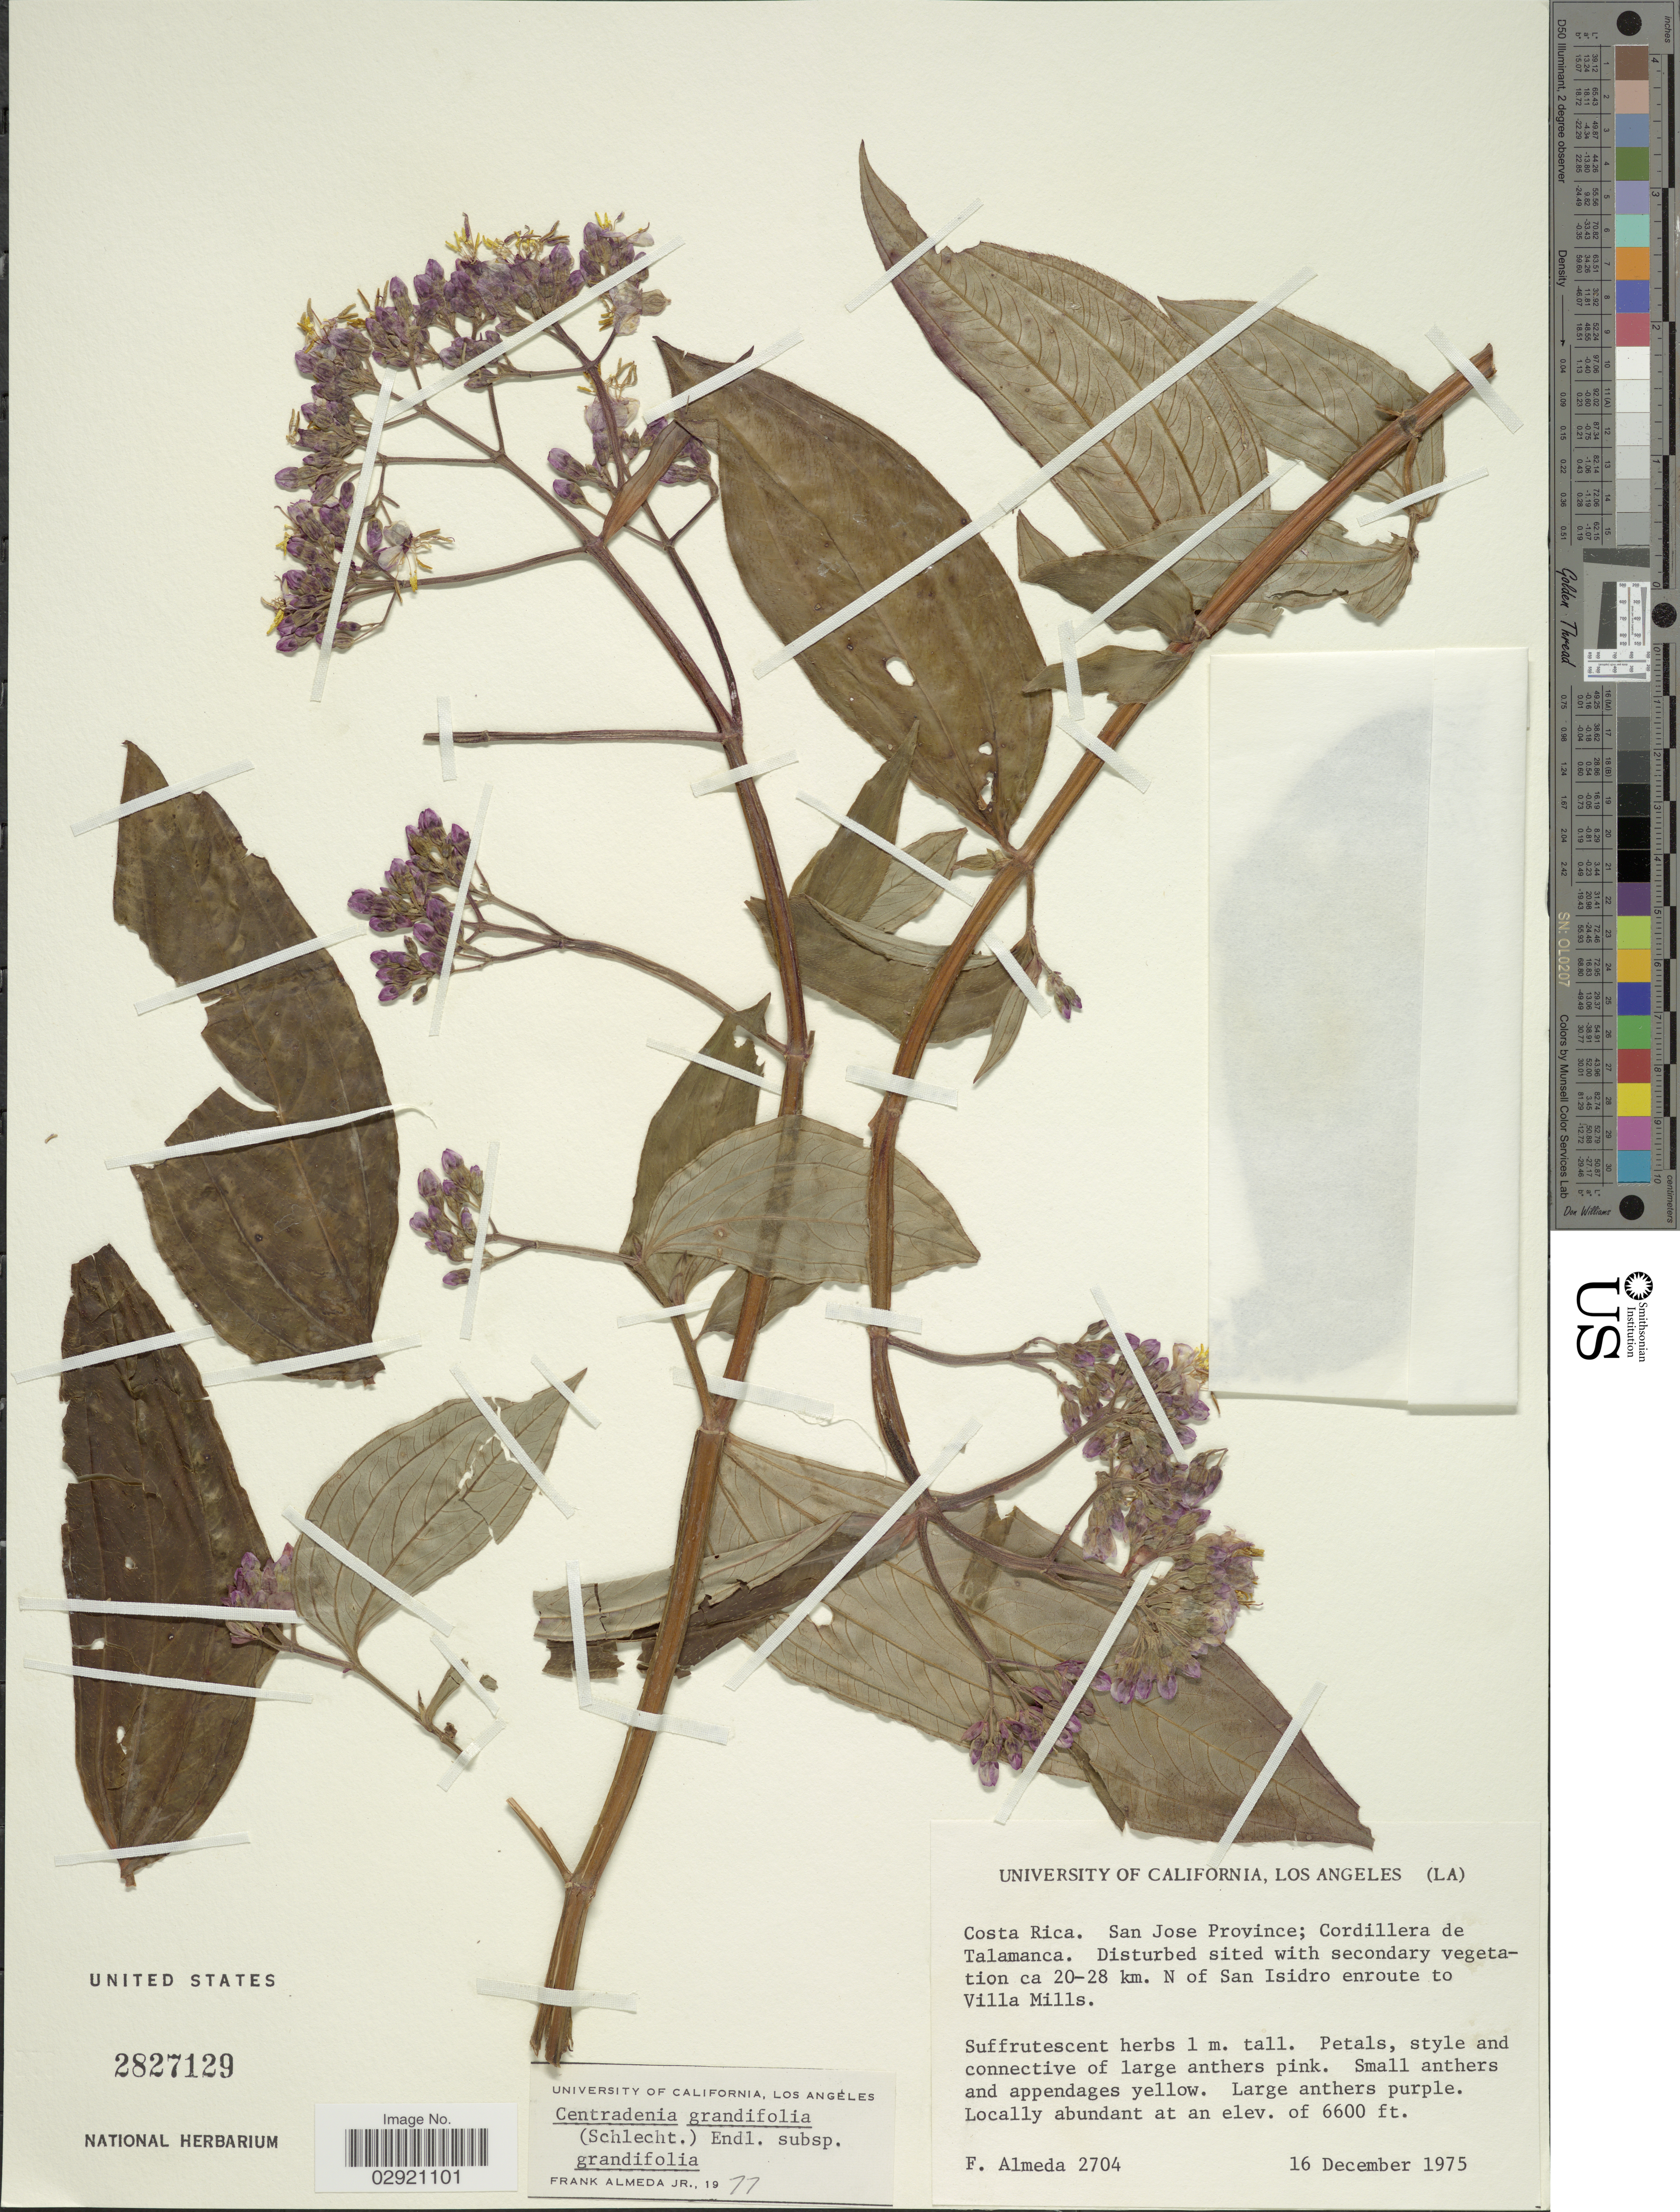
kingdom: Plantae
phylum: Tracheophyta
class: Magnoliopsida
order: Myrtales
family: Melastomataceae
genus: Centradenia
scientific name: Centradenia grandifolia subsp. grandifolia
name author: (Schltdl.) Endl.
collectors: F. Almeda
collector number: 2704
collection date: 1975-12-16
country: Costa Rica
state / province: San José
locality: Cordillera de Talamanca. Ca 20-28 km. N of San Isidro enroute to Villa Mills.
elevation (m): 2012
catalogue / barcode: US 2827129